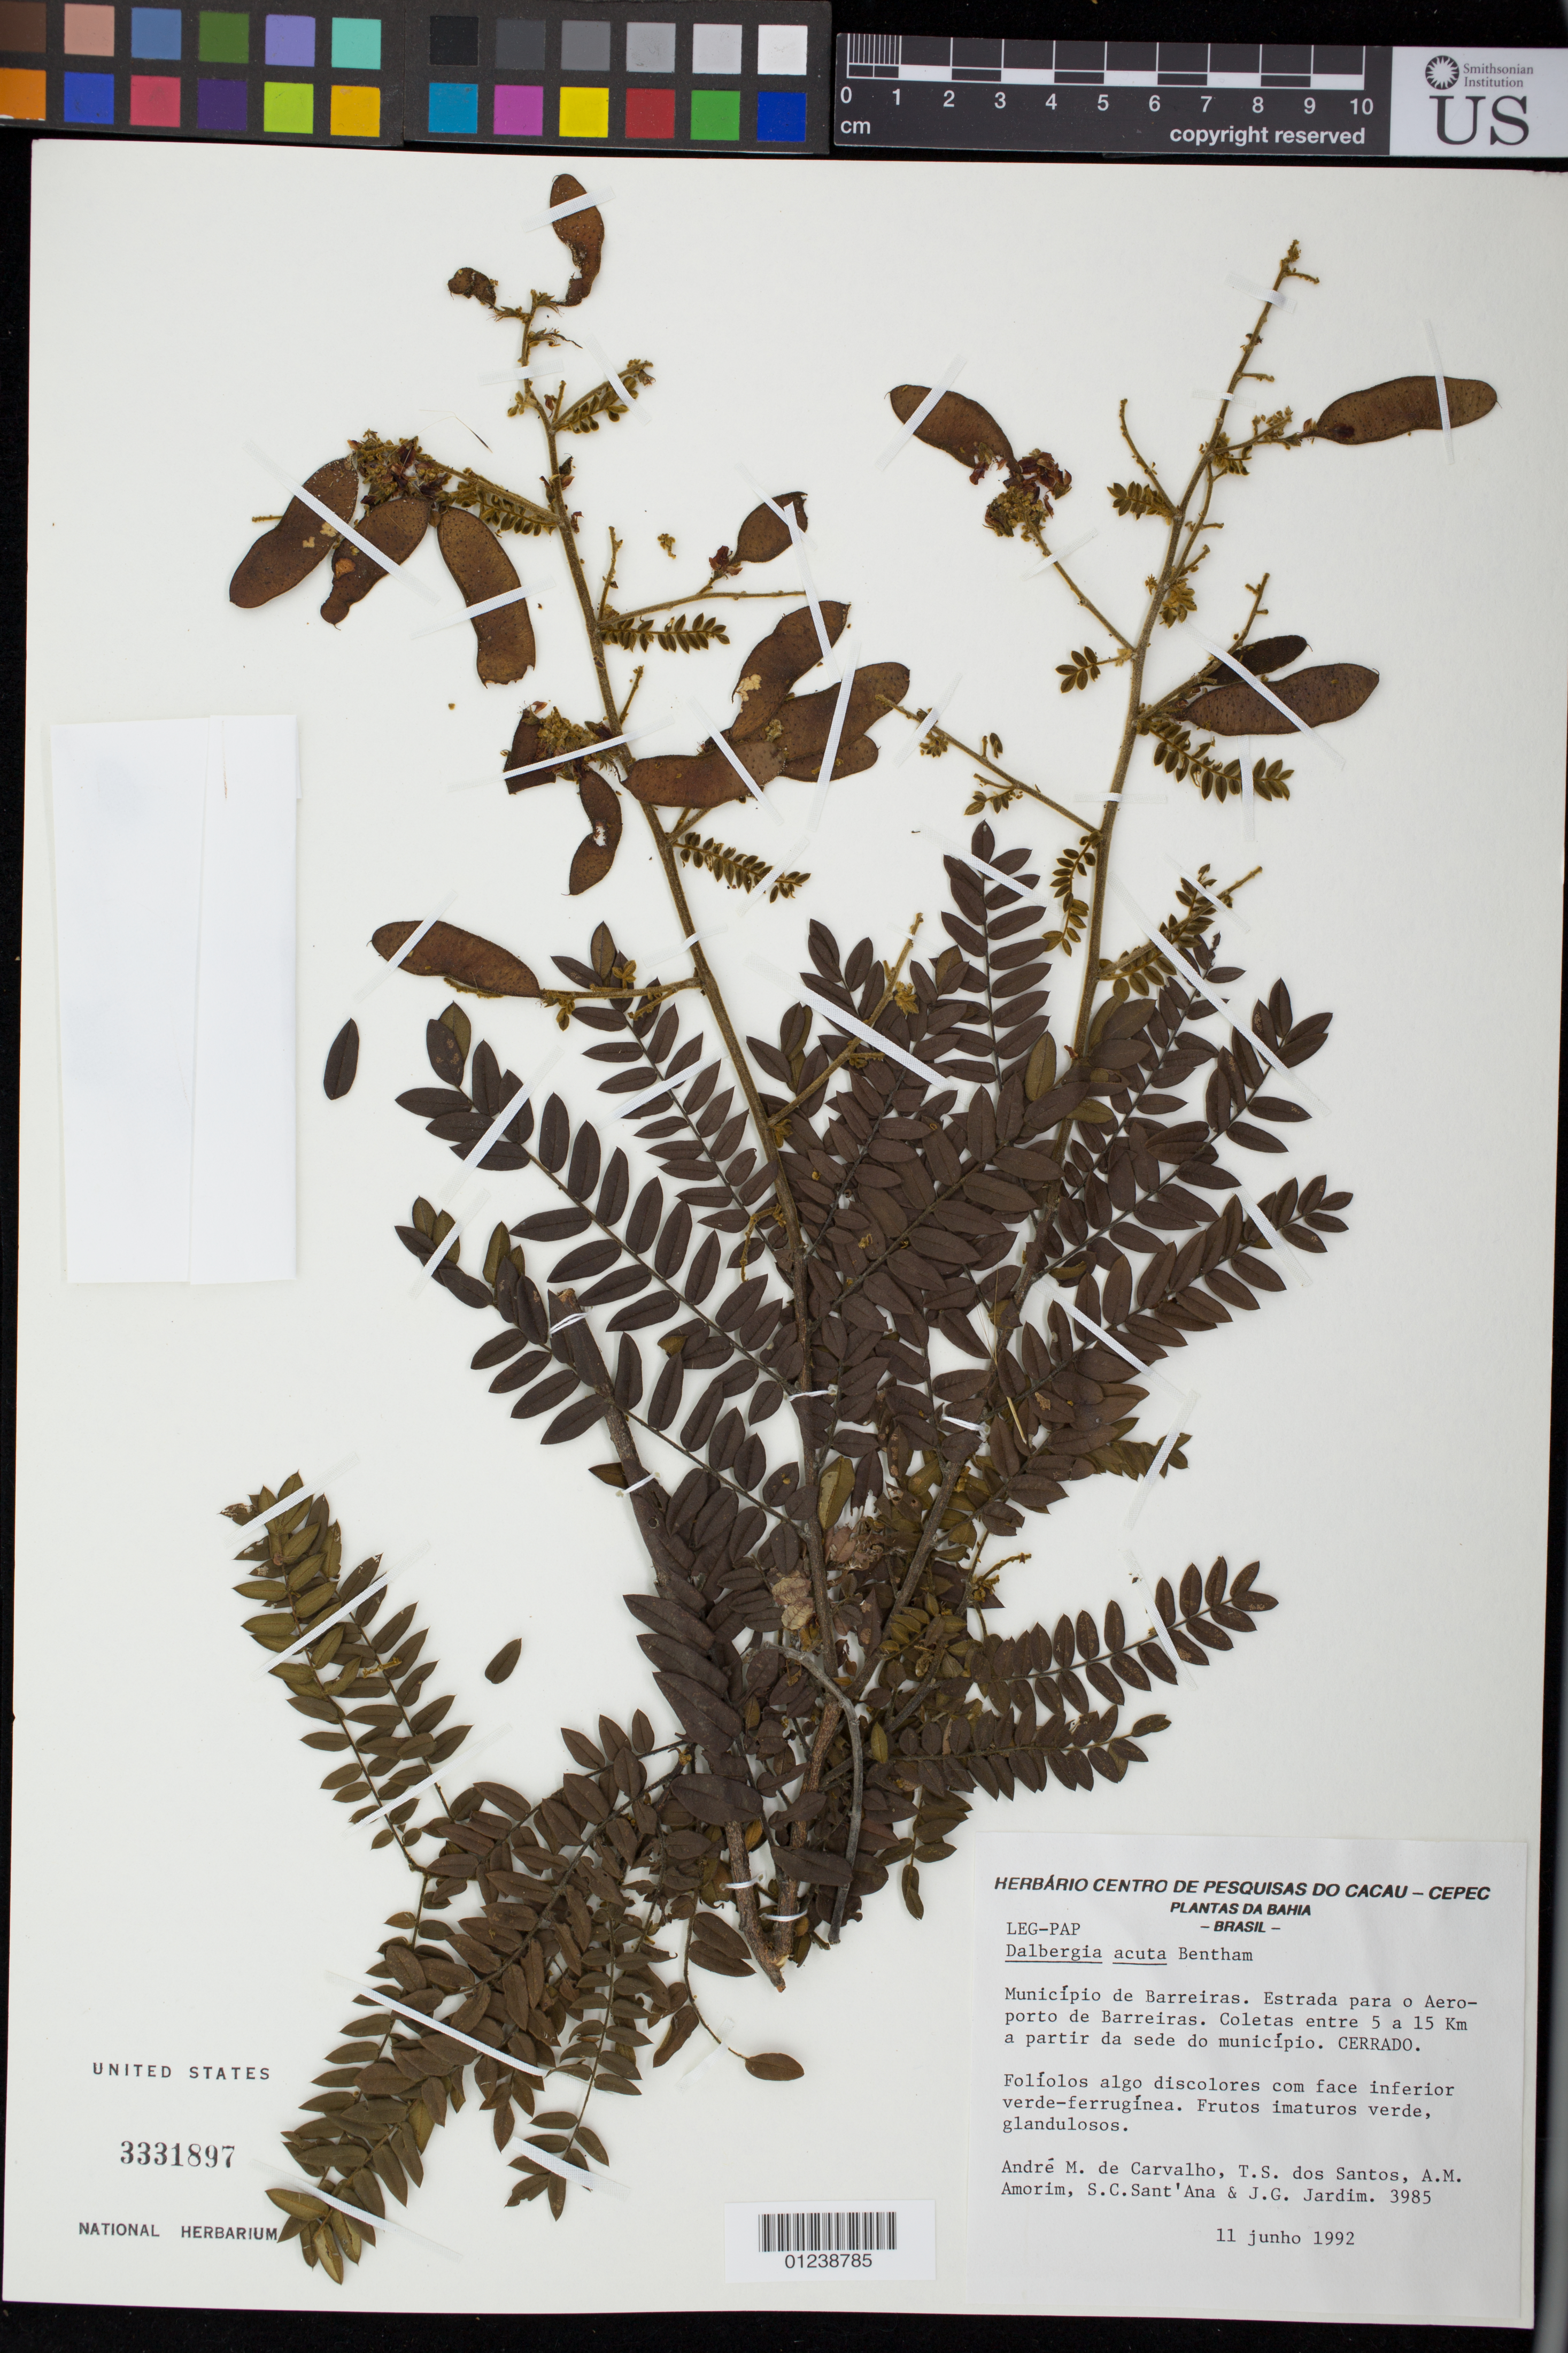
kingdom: Plantae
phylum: Tracheophyta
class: Magnoliopsida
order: Fabales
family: Fabaceae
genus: Dalbergia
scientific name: Dalbergia acuta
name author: Benth.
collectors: A. M. Carvalho, T. S. Santos, A. M. Amorim, S. C. Sant'Ana & J. Jardim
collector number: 3985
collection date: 1992-06-11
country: Brazil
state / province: Bahia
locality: Municipio de Barreiras. Estrada para o Aeroporto de Barreiras. Coletas entre 5 a 15 Km a partir da sede do municipio. Cerrado.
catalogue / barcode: US 3331897